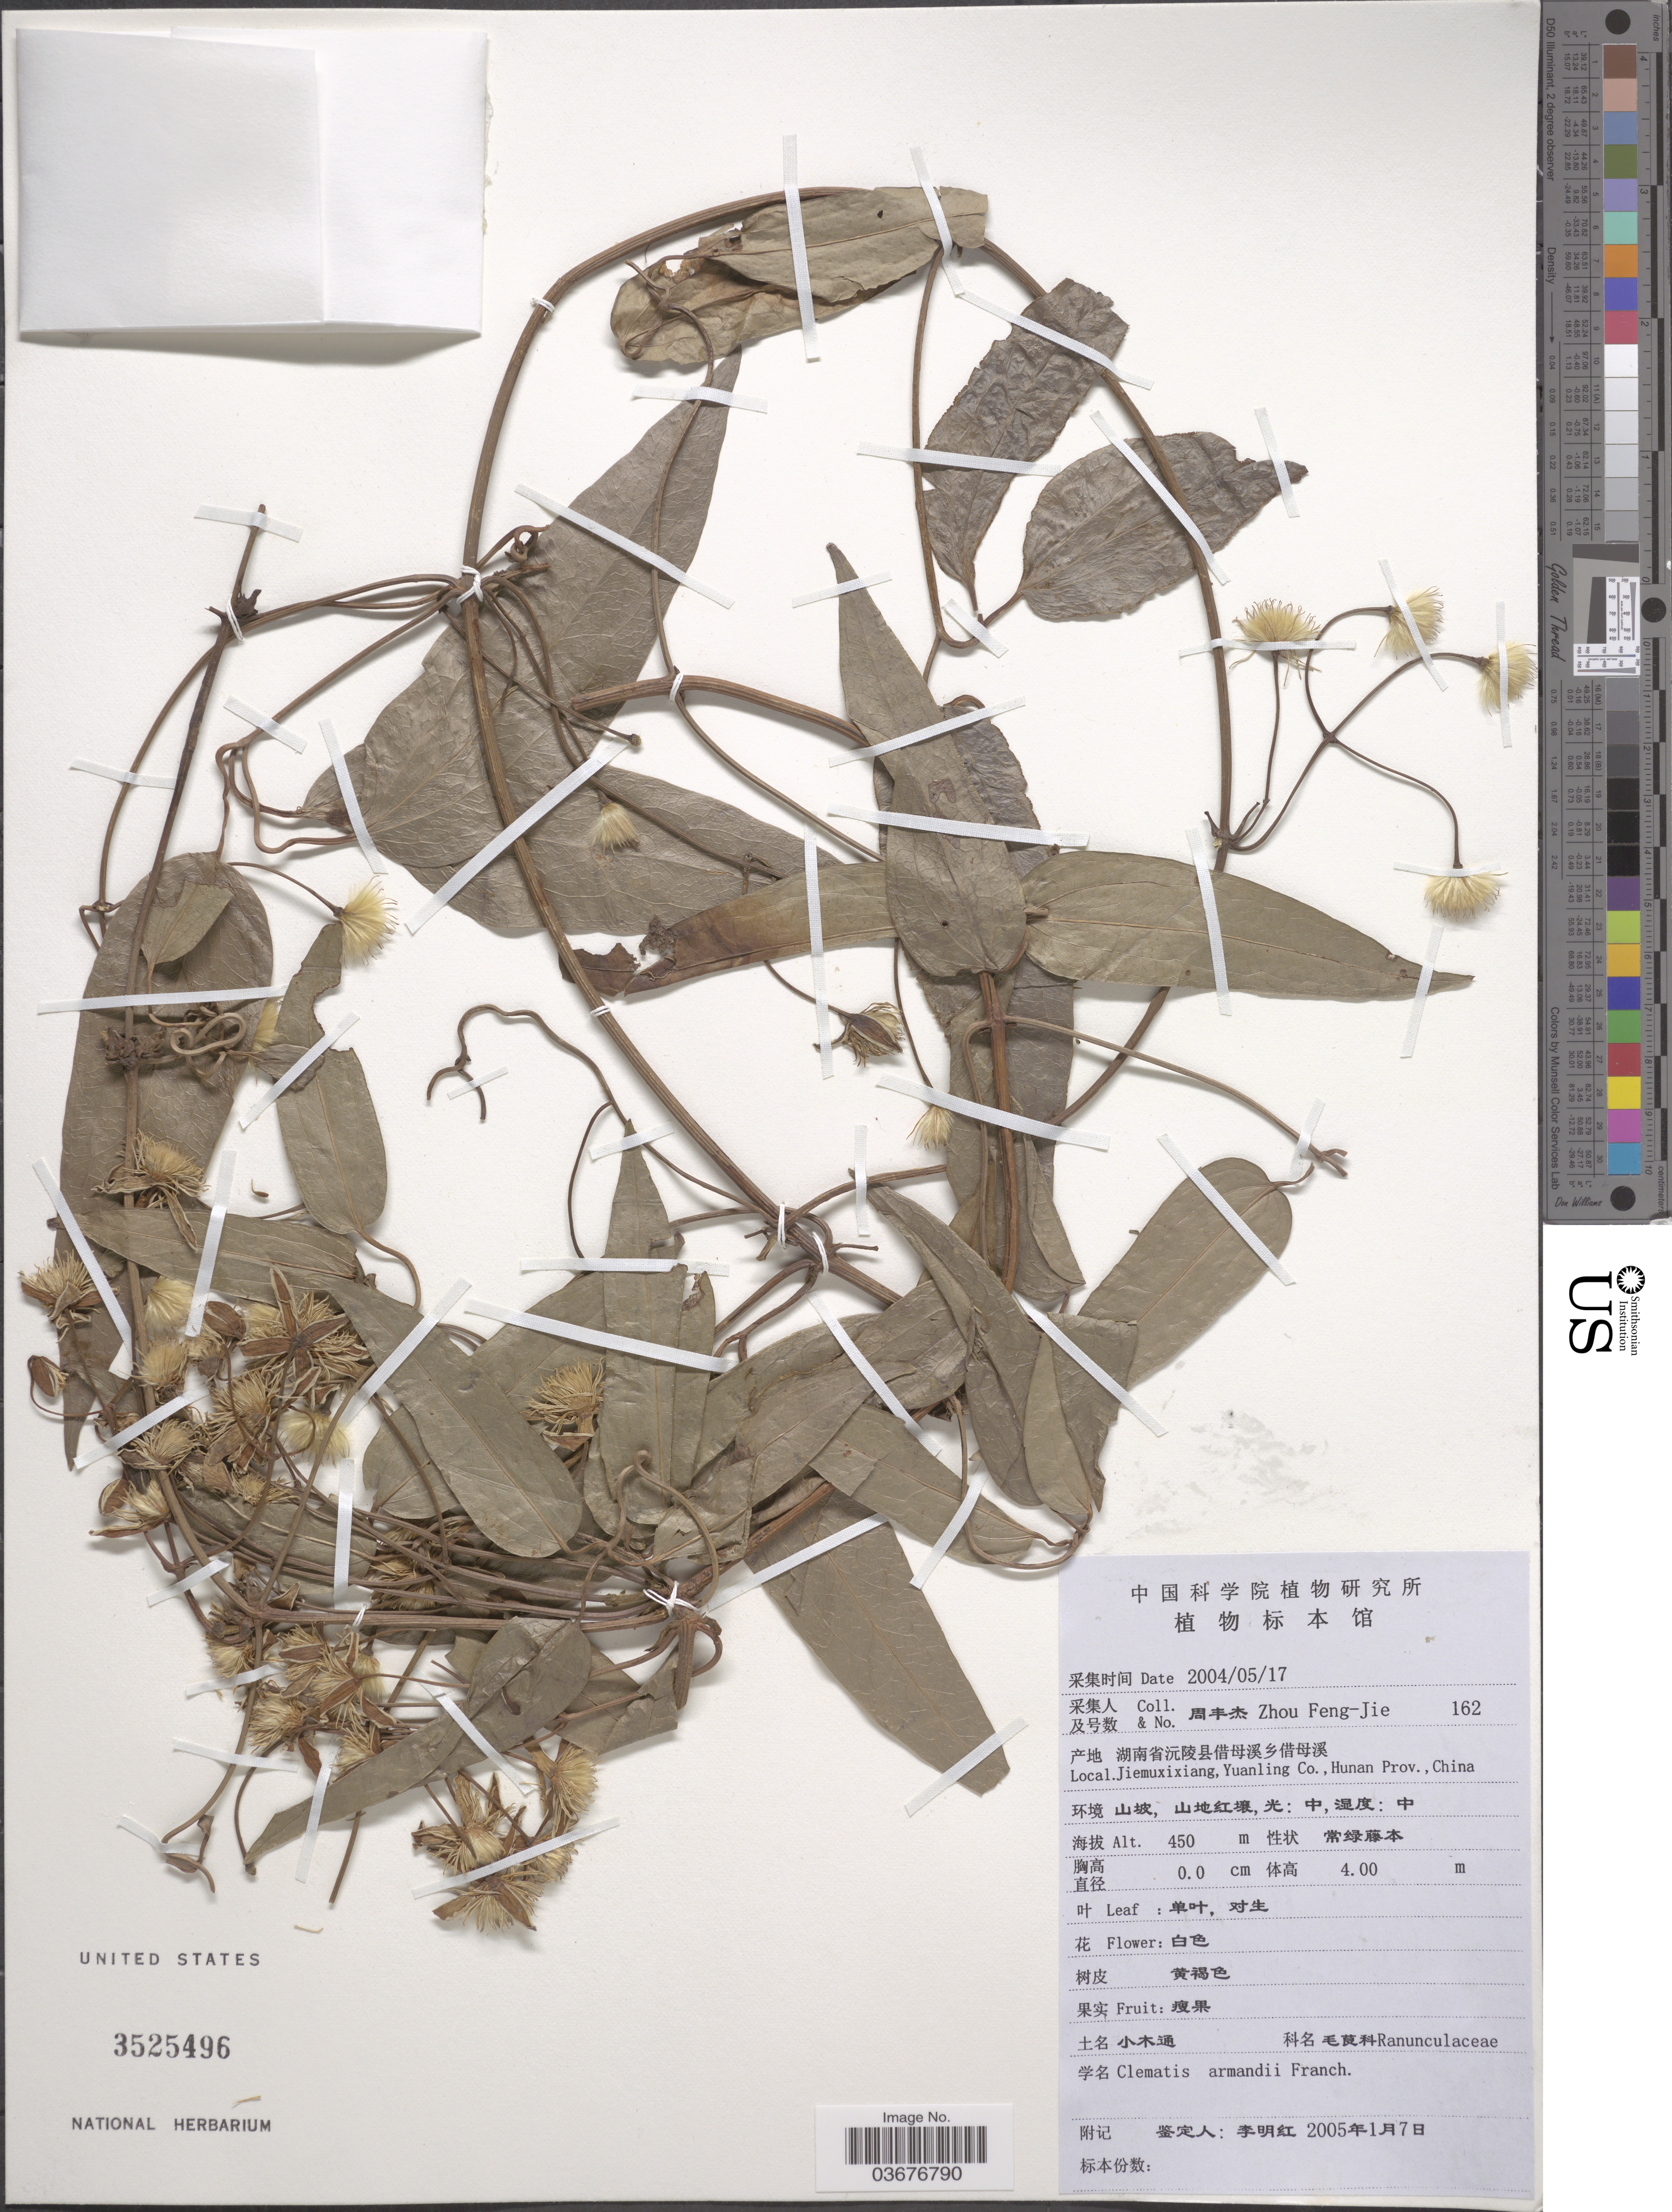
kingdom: Plantae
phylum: Tracheophyta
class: Magnoliopsida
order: Ranunculales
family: Ranunculaceae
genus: Clematis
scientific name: Clematis armandii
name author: Franch.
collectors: F. Zhou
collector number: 162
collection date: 2004-05-17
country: China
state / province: Hunan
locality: Jiemuxixiang, Yuanling Co.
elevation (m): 450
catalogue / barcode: US 3525496